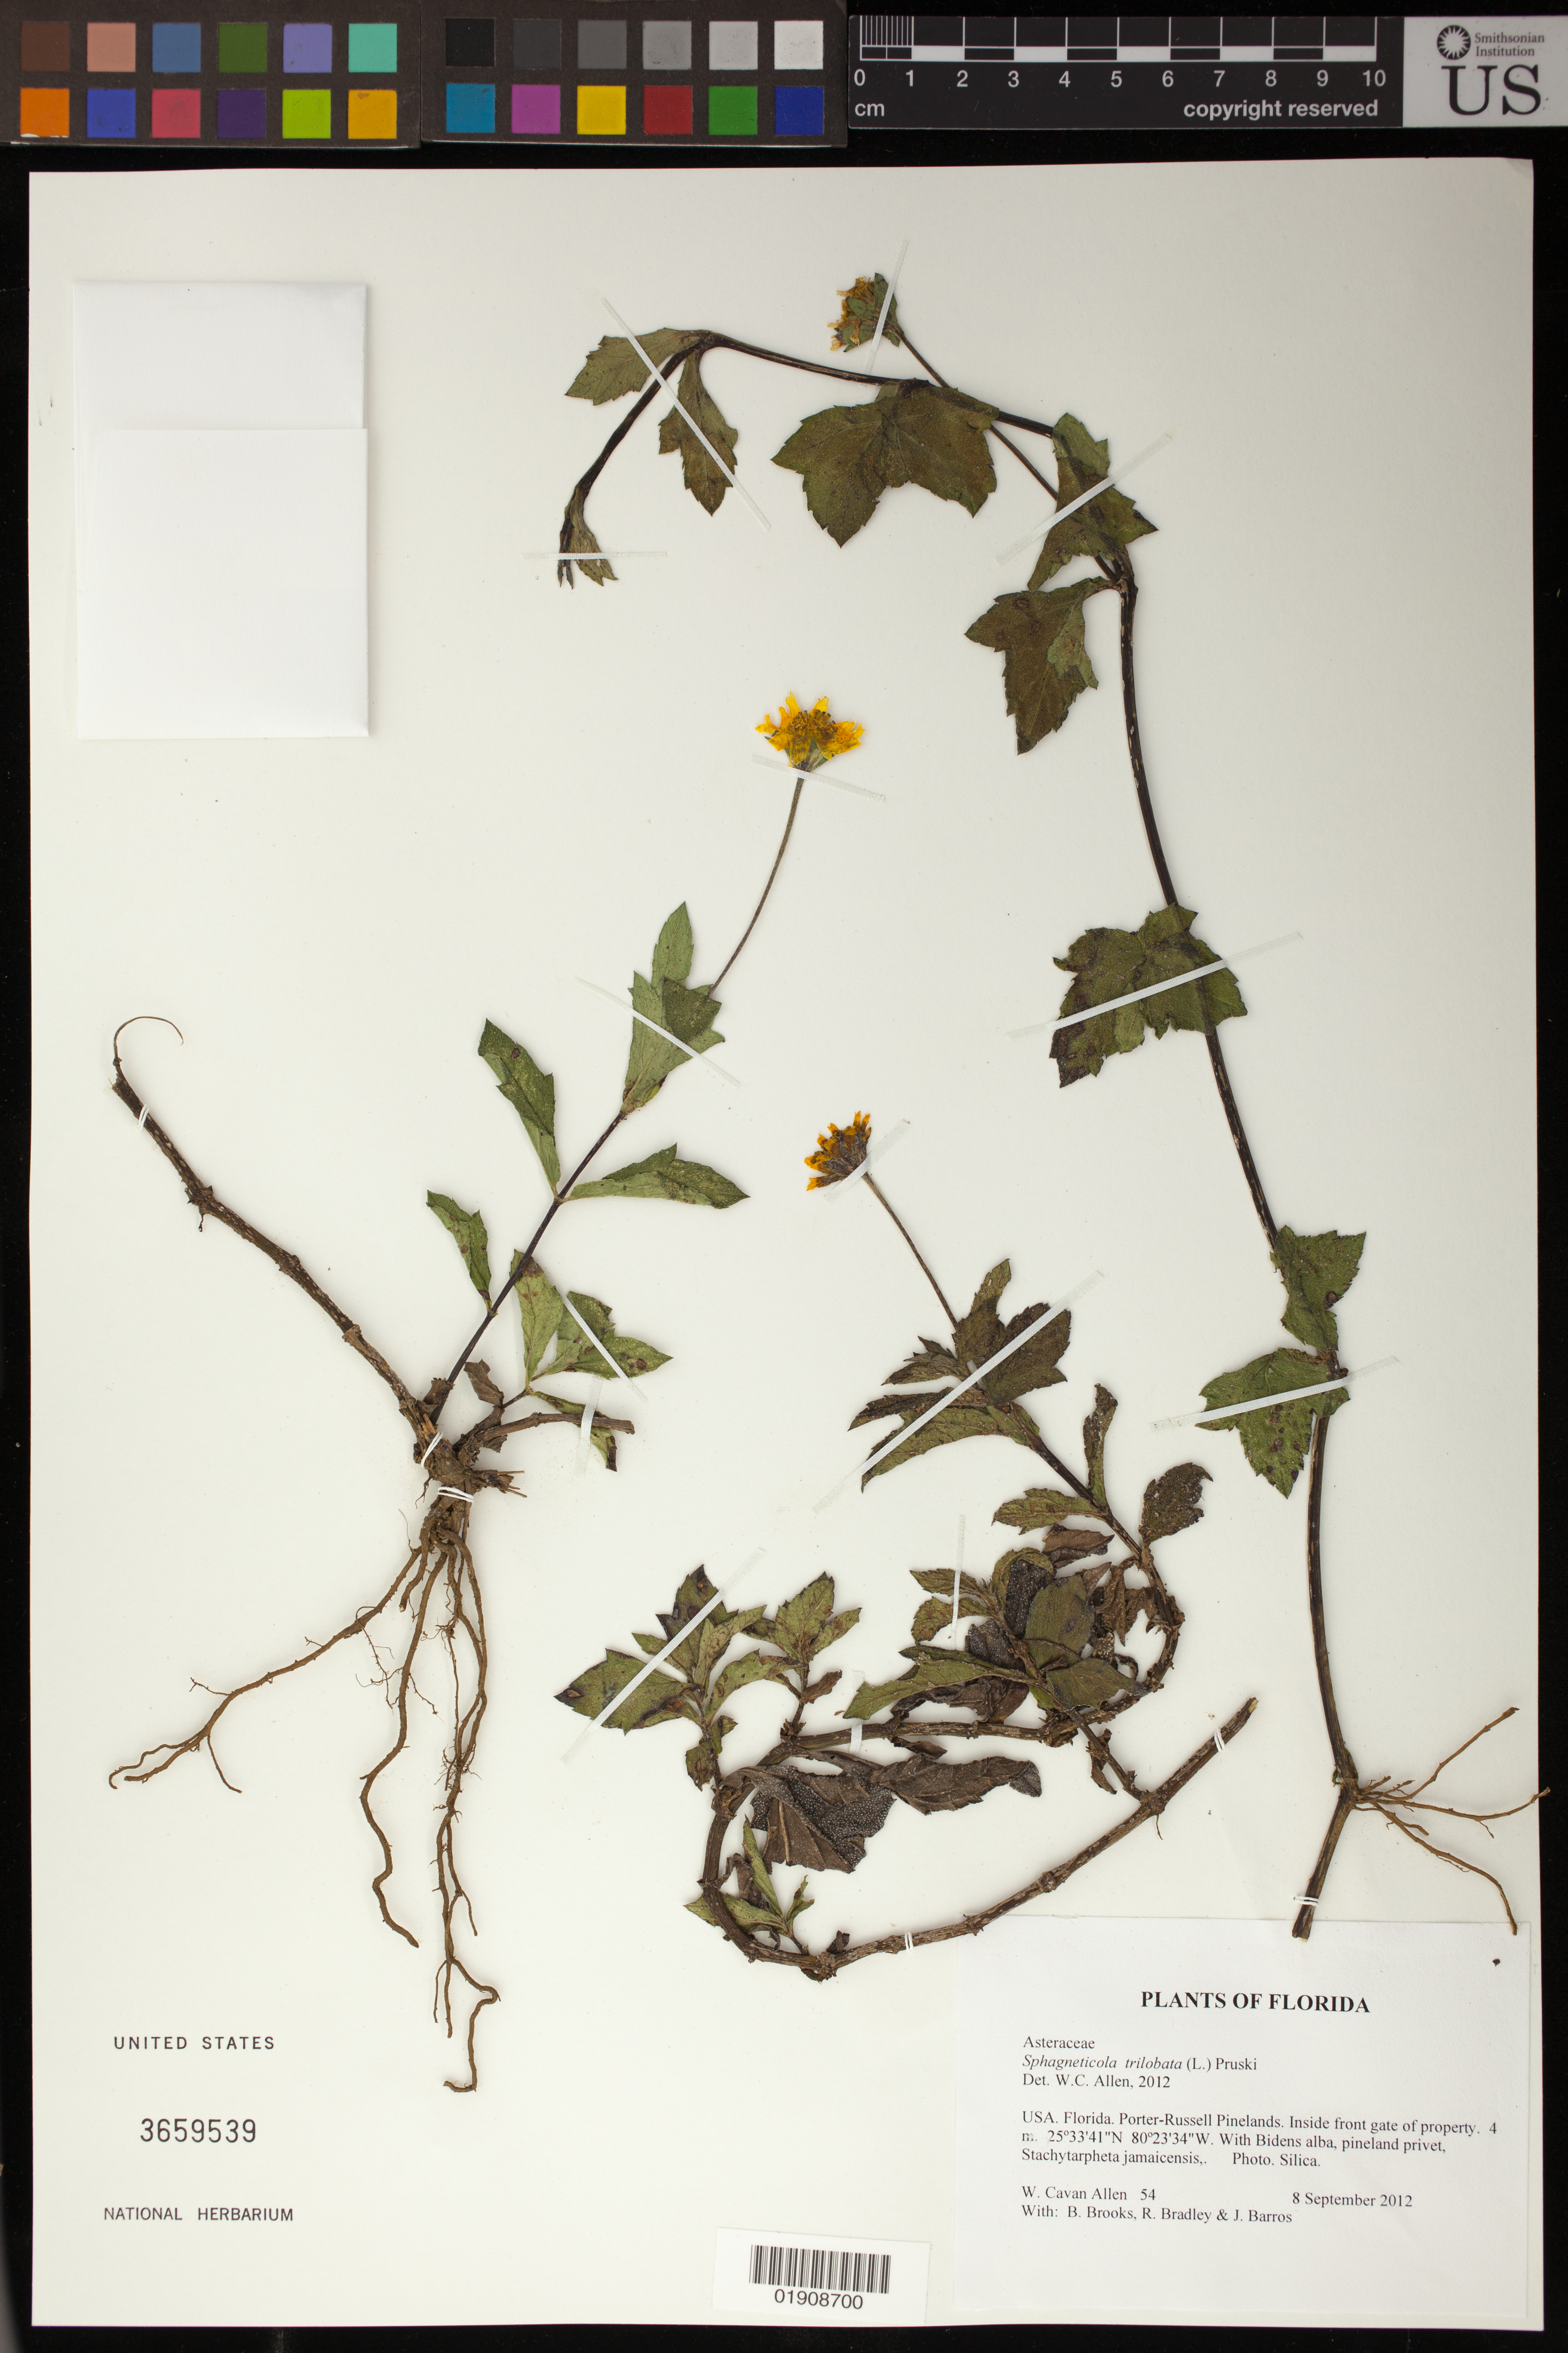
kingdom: Plantae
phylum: Tracheophyta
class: Magnoliopsida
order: Asterales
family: Asteraceae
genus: Sphagneticola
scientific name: Sphagneticola trilobata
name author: (L.) Pruski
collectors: W. C. Allen, B. Brooks, R. Bradley & J. Barros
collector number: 54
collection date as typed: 8 September 2012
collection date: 2012-09-08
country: United States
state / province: Florida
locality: Porter-Russell Pinelands.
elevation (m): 4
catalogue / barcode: US 3659539